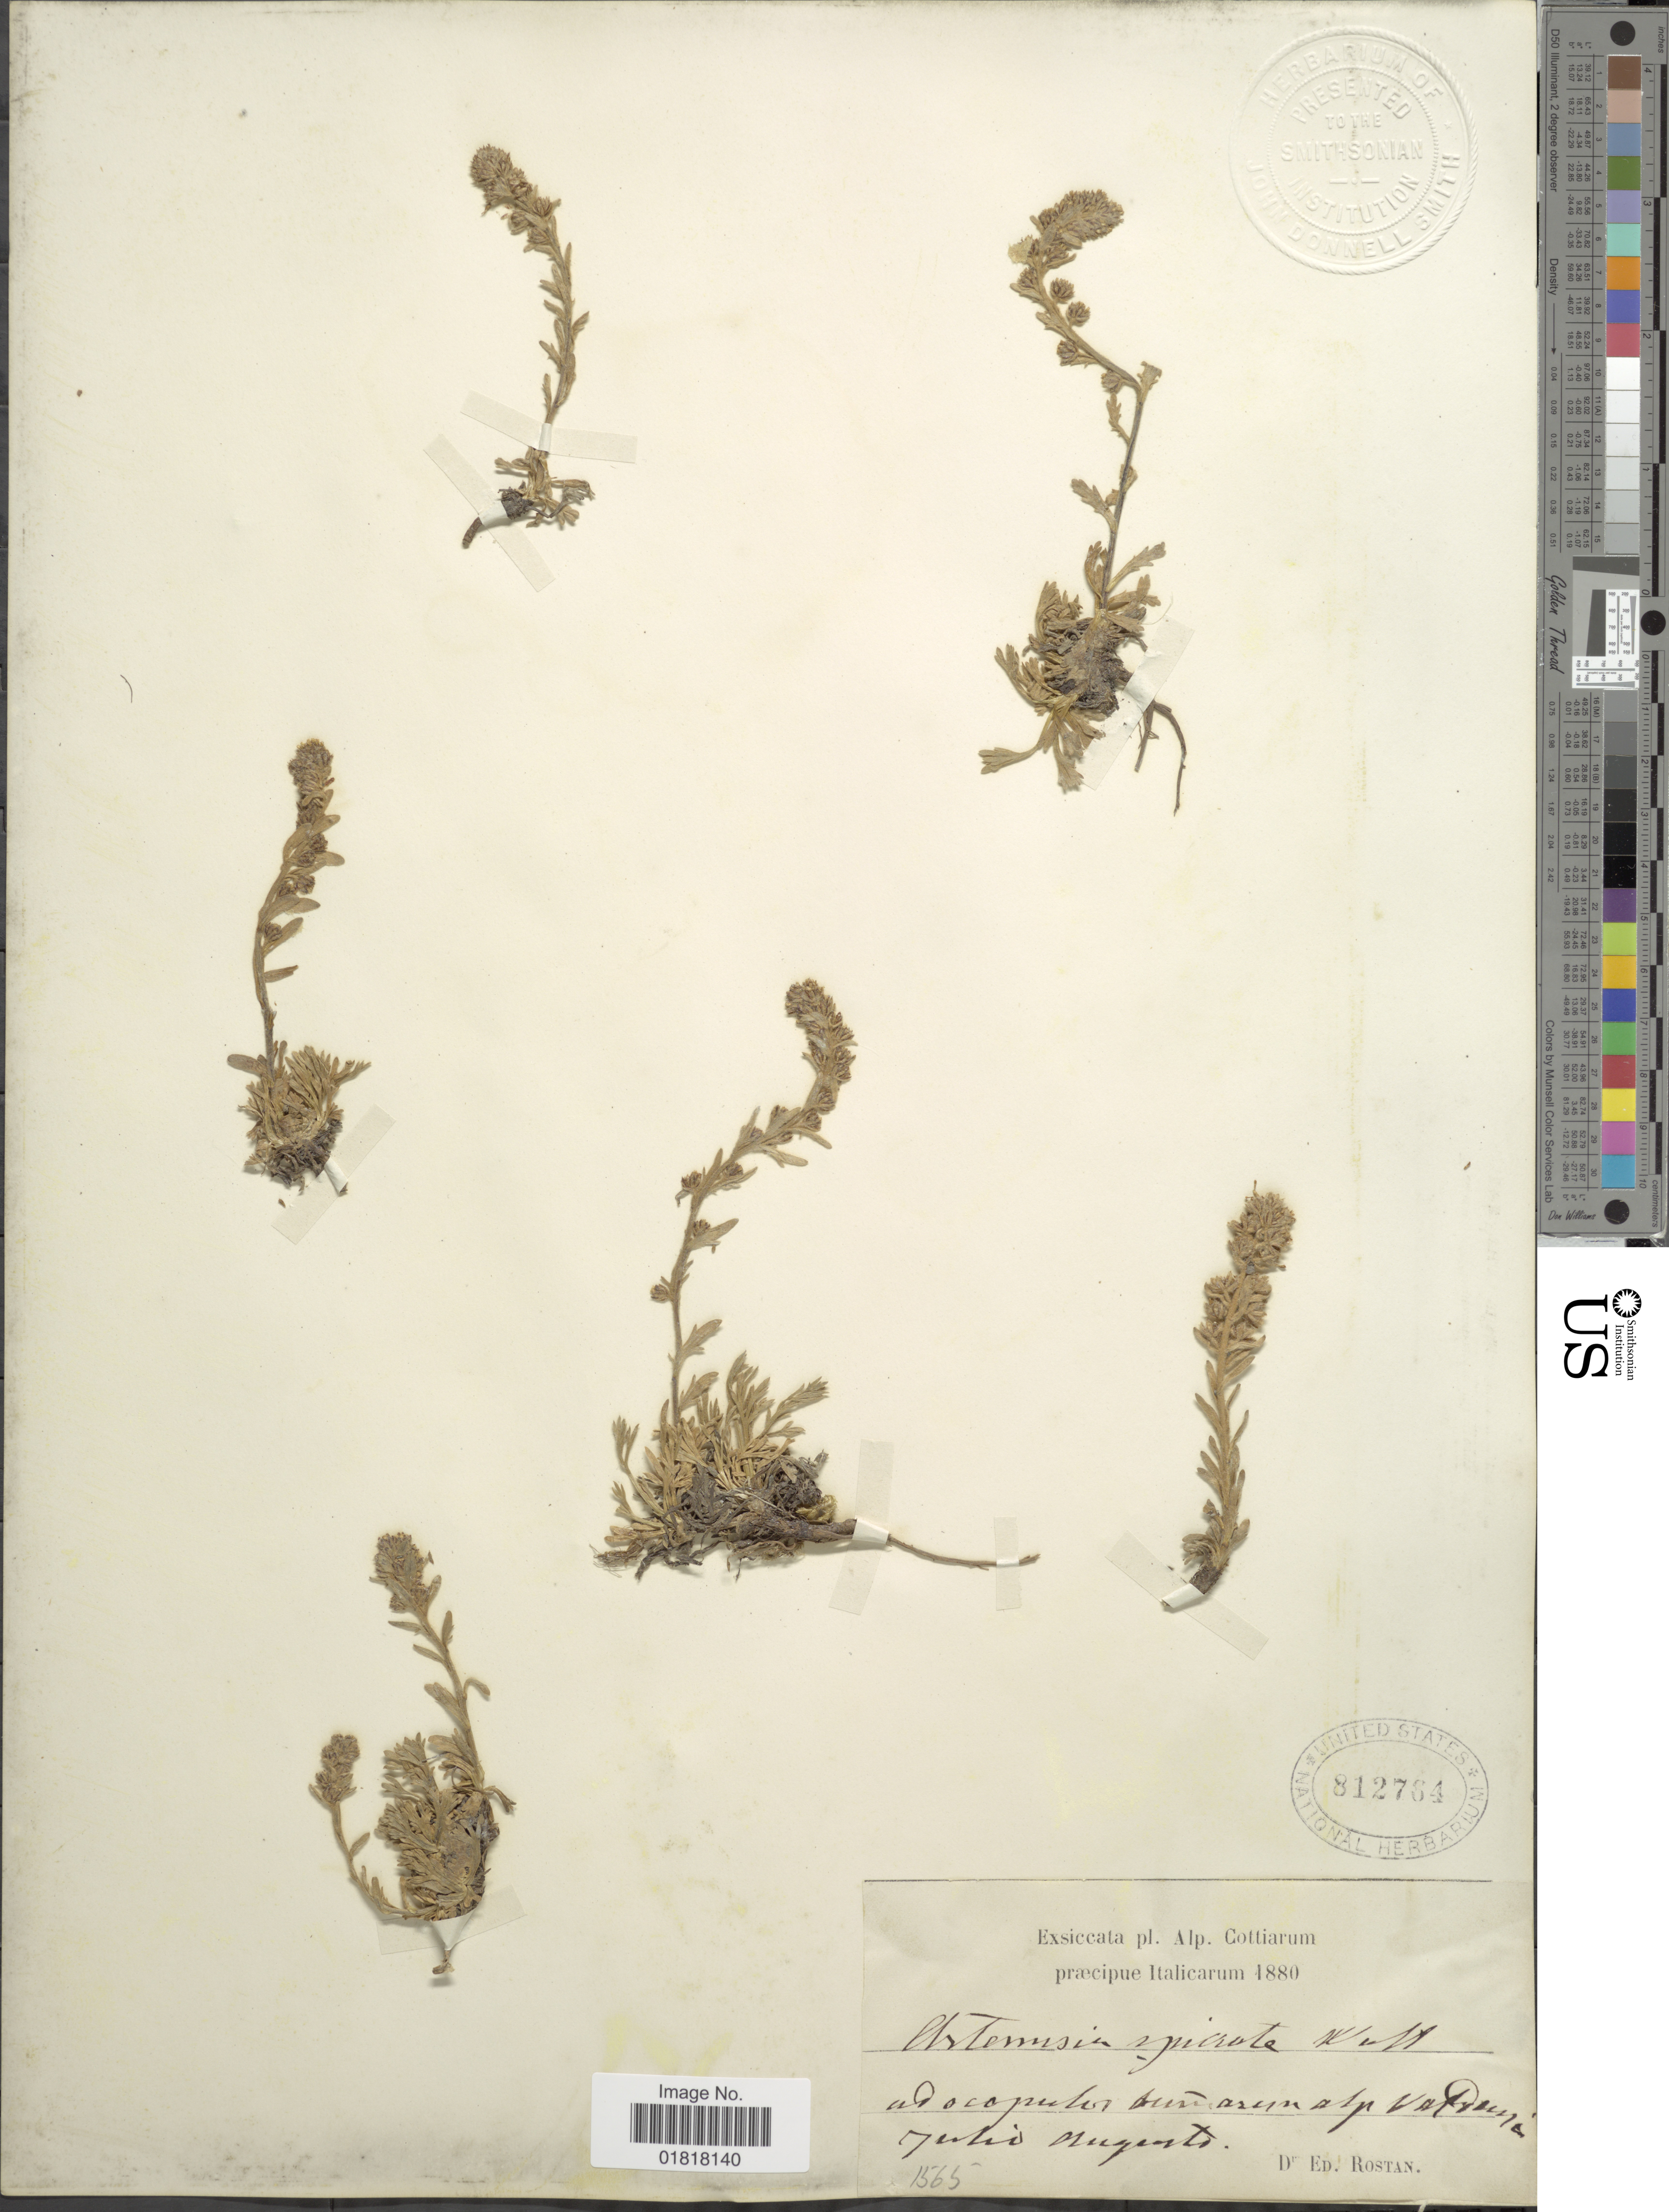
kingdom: Plantae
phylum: Tracheophyta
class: Magnoliopsida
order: Asterales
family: Asteraceae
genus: Artemisia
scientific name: Artemisia spicata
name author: (Baumg.) Wulfen ex Jacq.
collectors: E. Rostan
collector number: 1565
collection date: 1880-08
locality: Alp. Cottiarum, praecipue Italicarum, ad ocopulor sunareyn alp Vatuis [unsure placement] [interpreted]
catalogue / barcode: US 812764